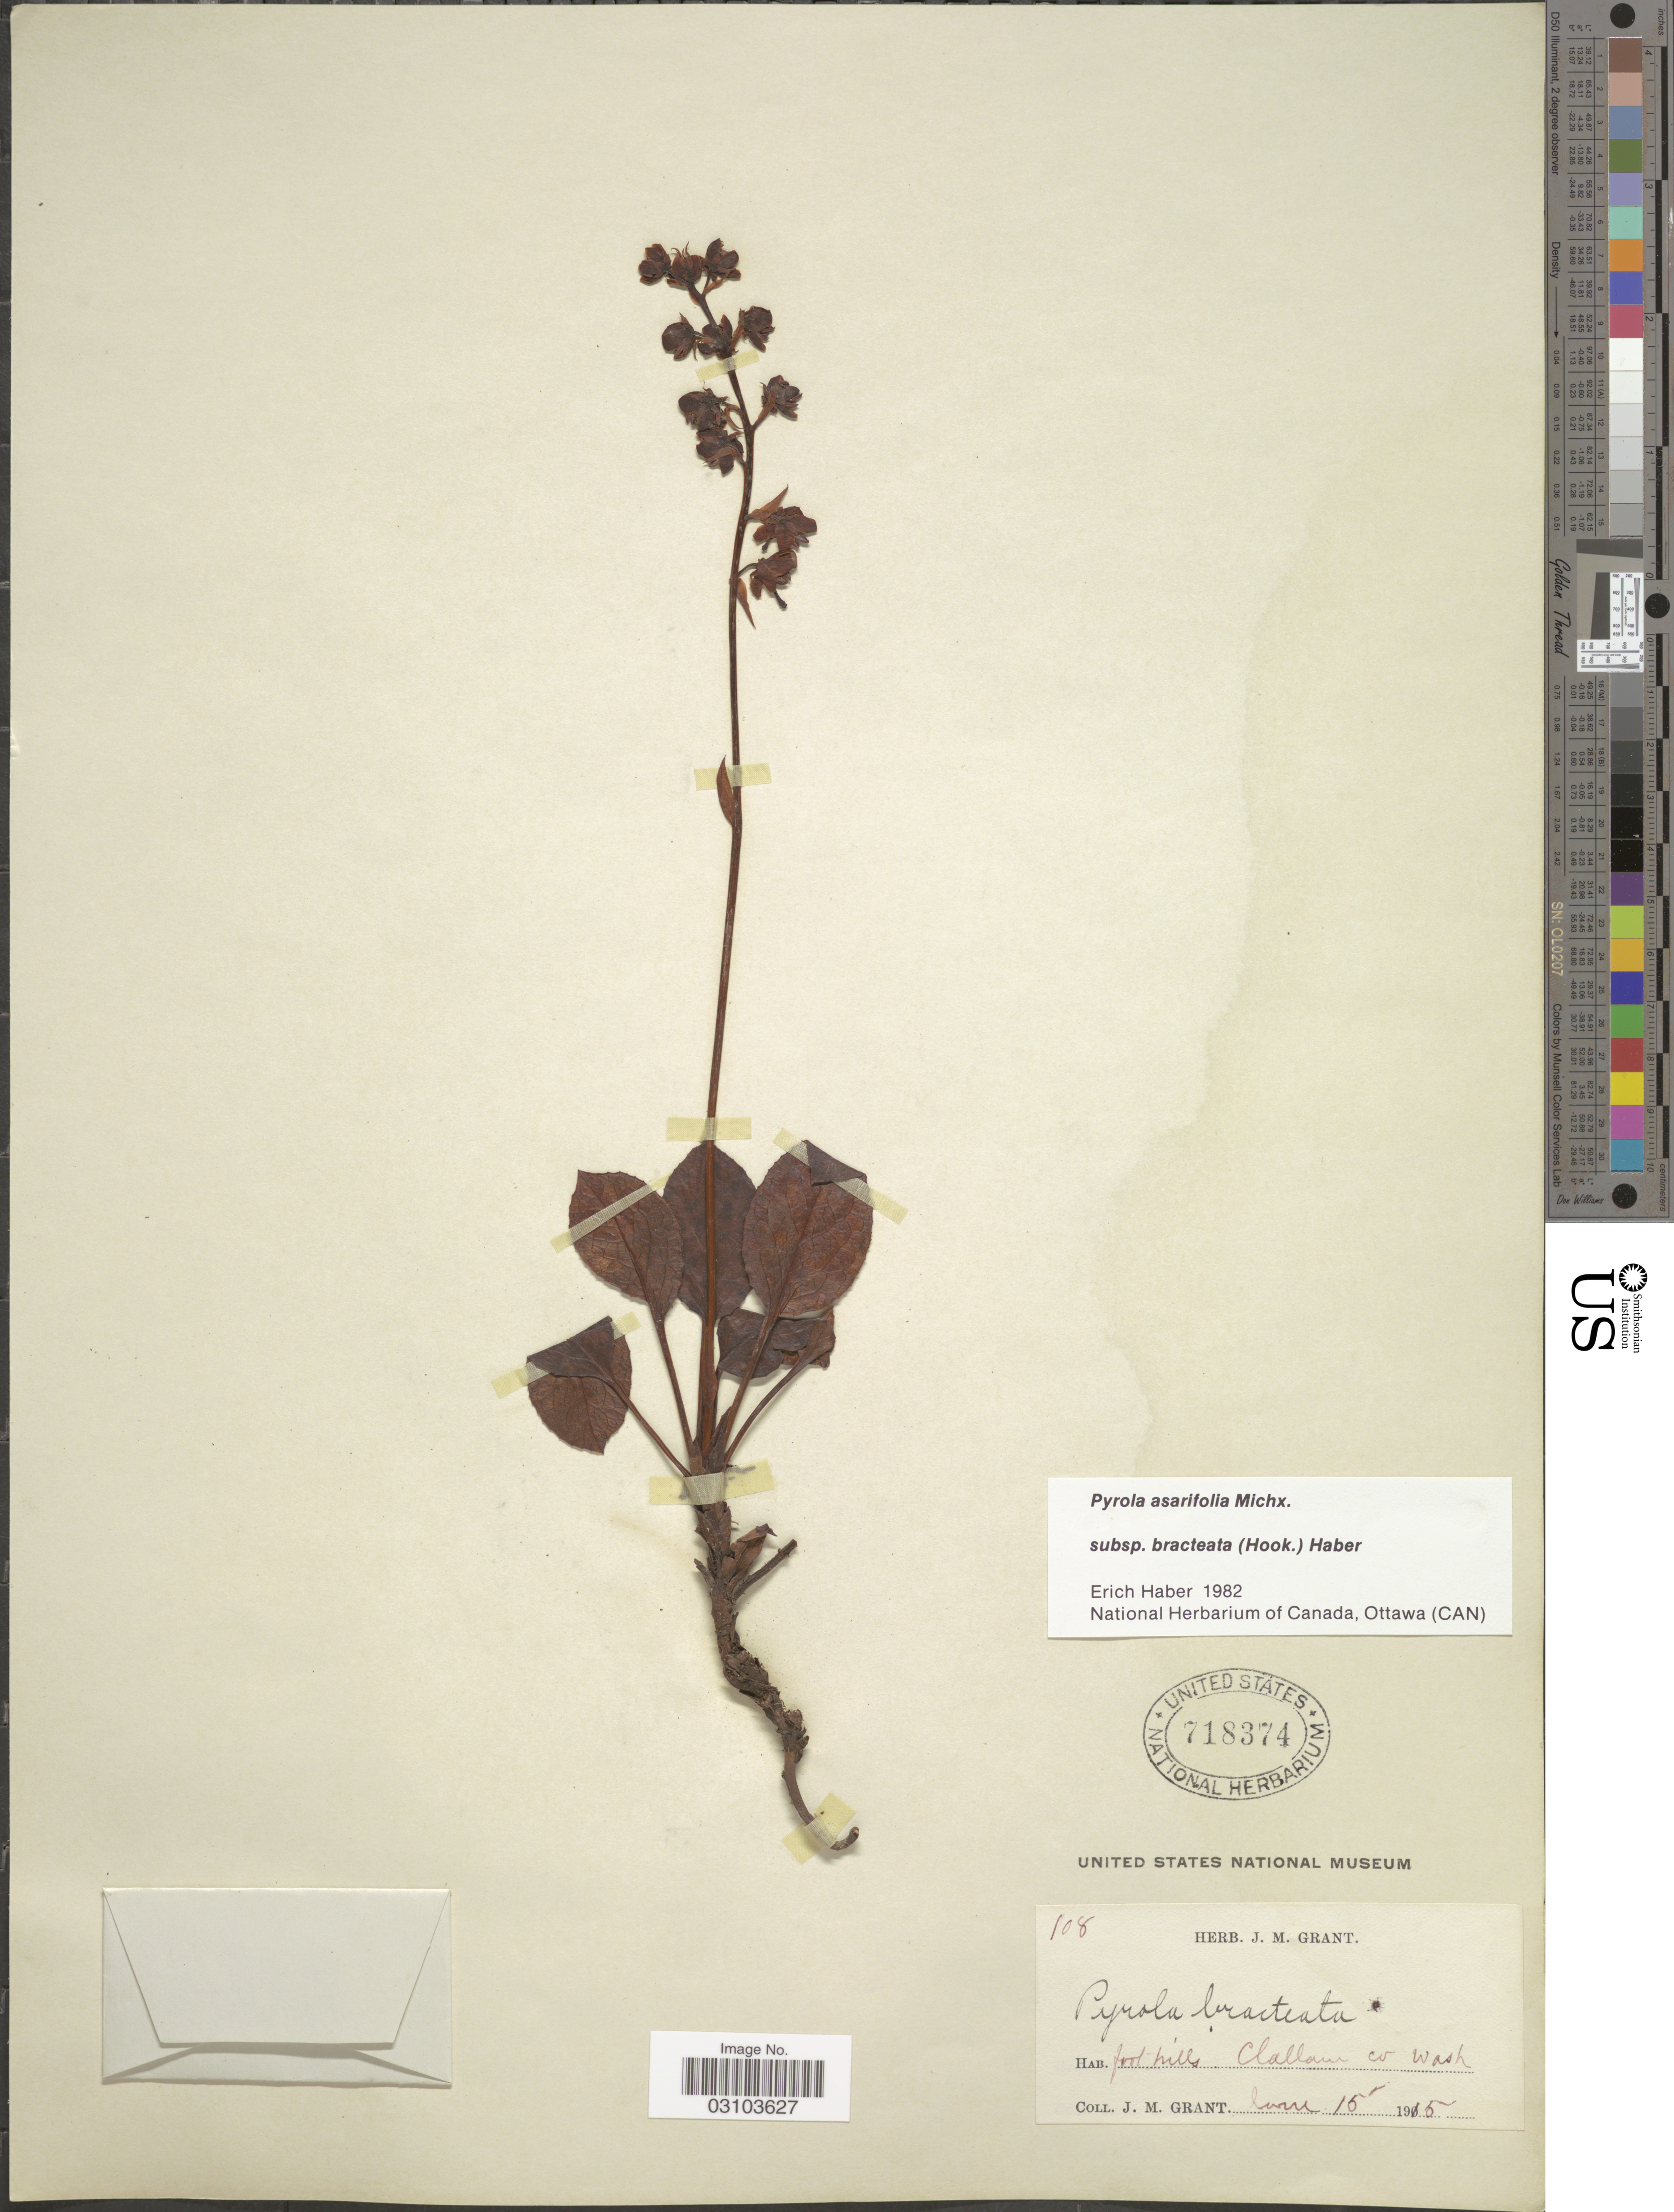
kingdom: Plantae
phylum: Tracheophyta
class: Magnoliopsida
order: Ericales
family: Ericaceae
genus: Pyrola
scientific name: Pyrola asarifolia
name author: Michx.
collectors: J. M. Grant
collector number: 108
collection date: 1915-06-15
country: United States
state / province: Washington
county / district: Clallam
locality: Foot hills Clallam Co.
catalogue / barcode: US 718374